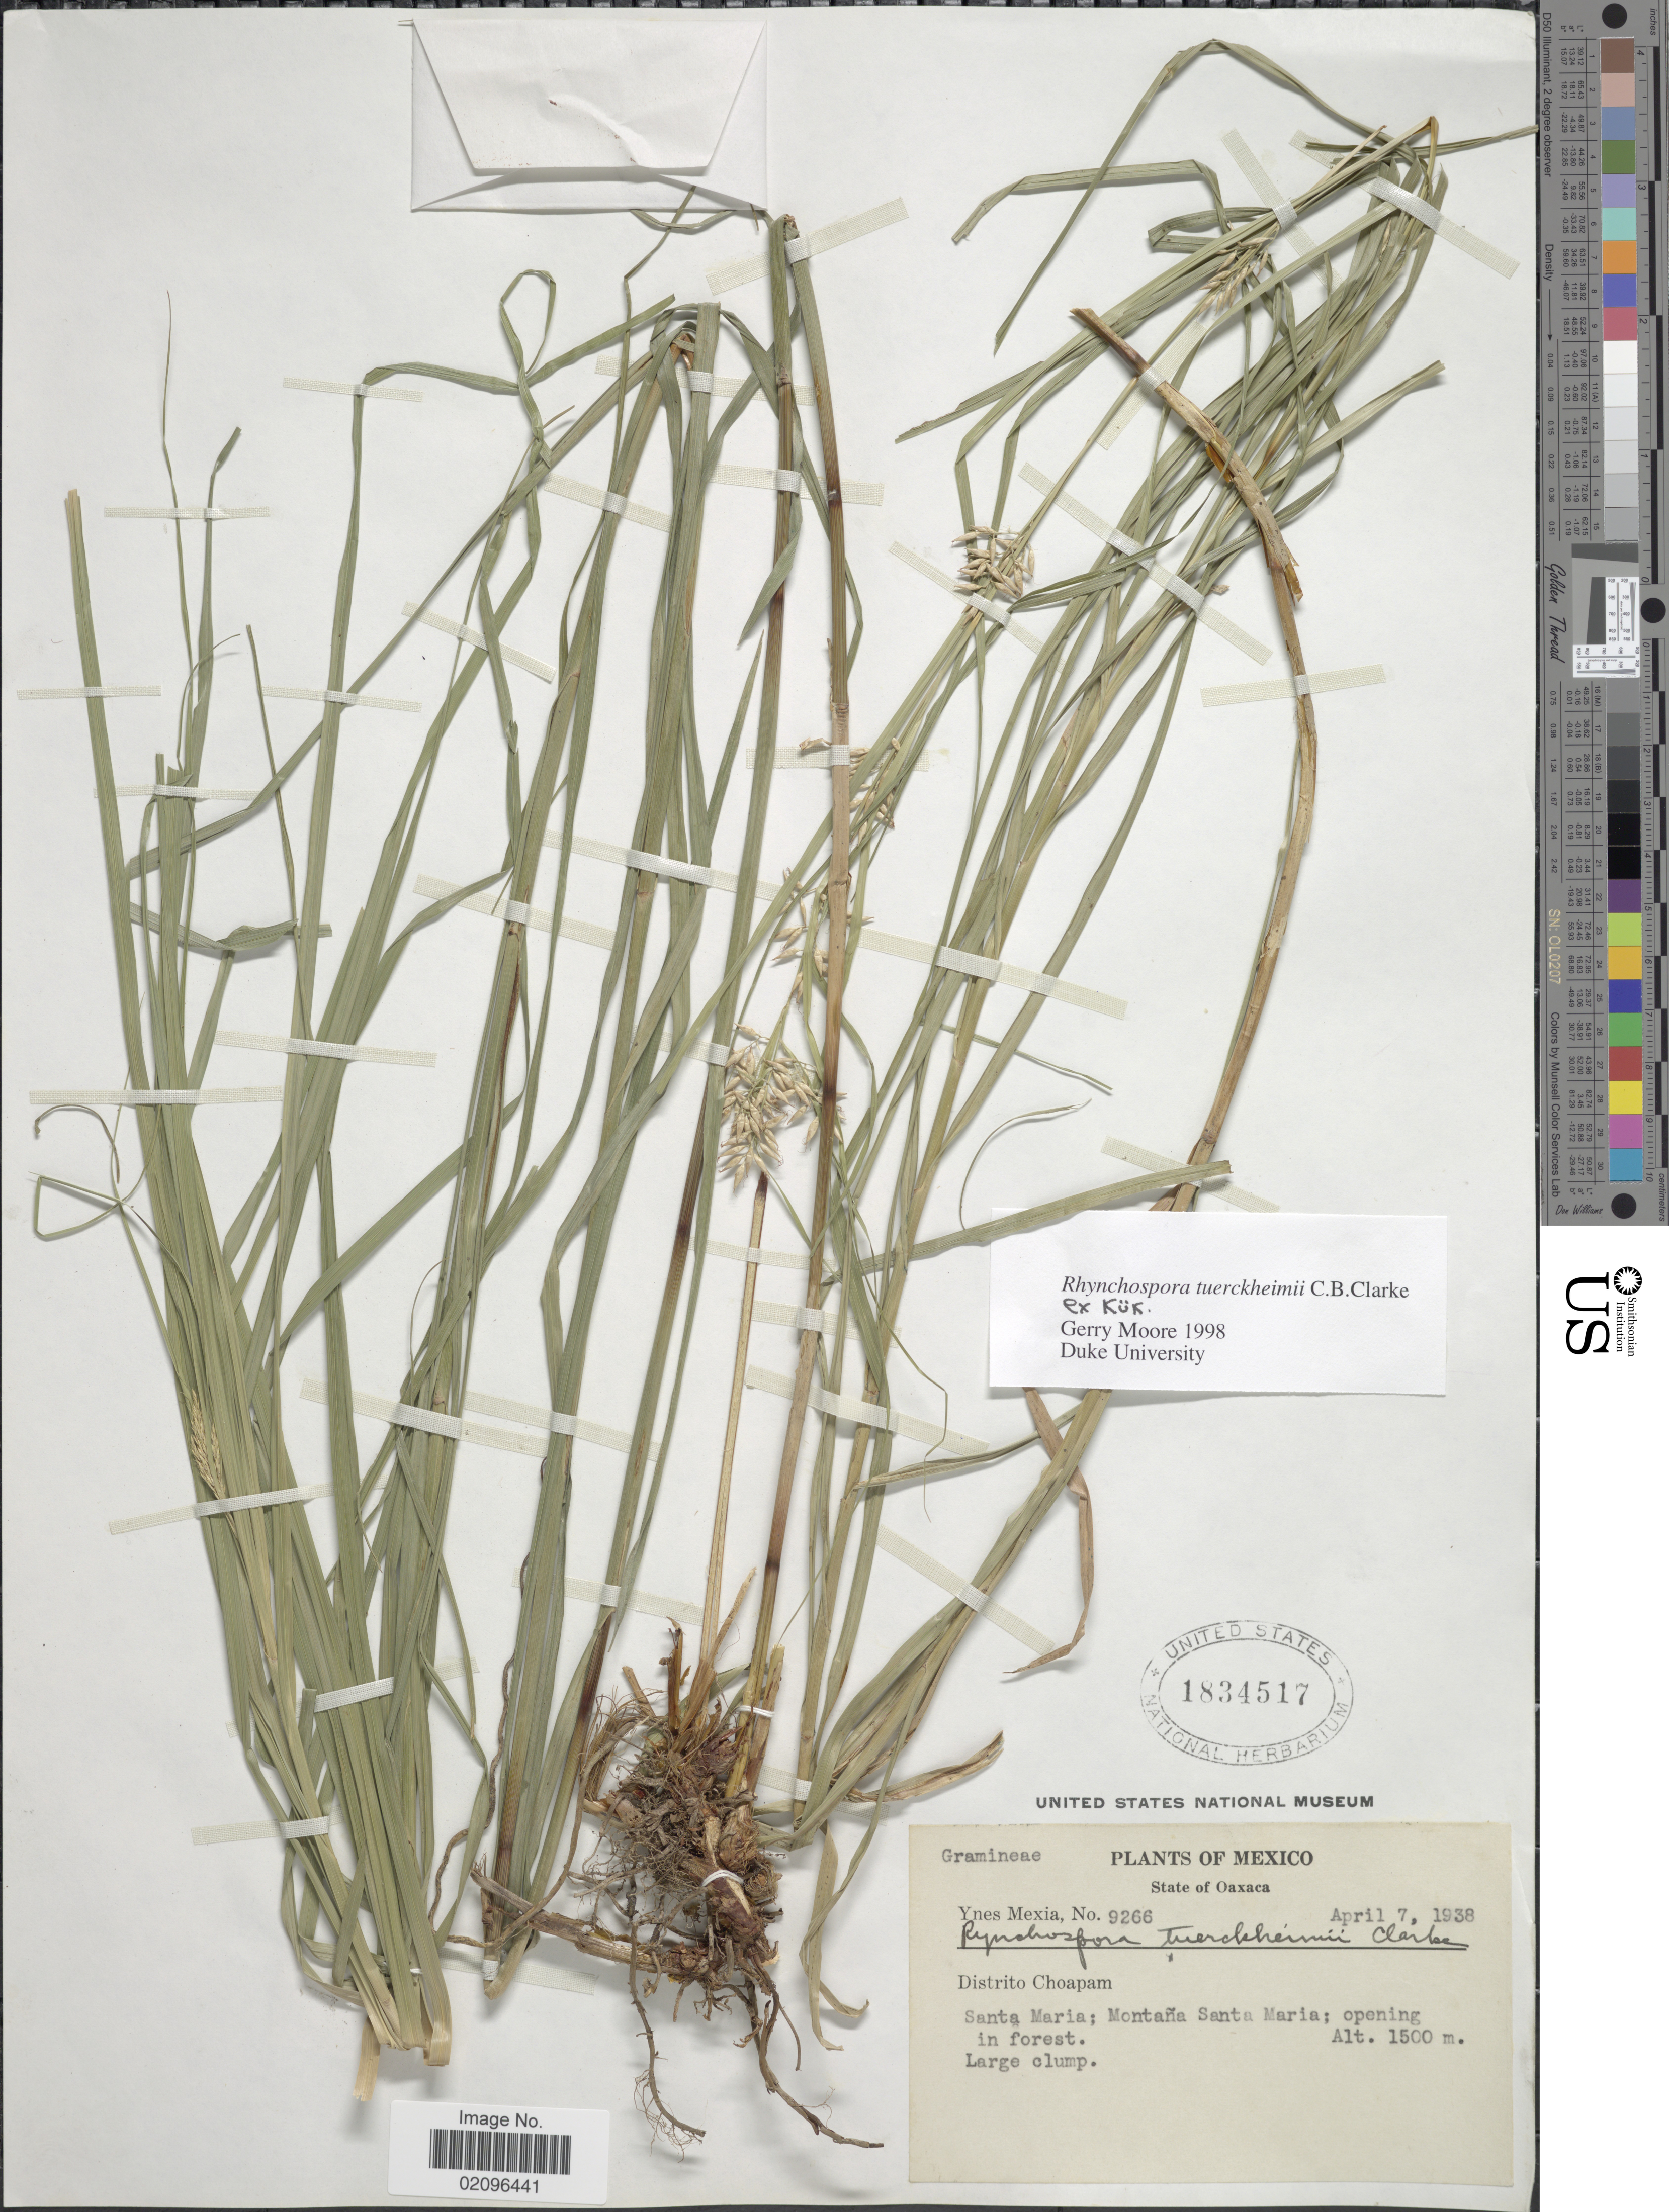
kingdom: Plantae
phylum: Tracheophyta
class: Liliopsida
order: Poales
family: Cyperaceae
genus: Rhynchospora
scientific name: Rhynchospora tuerckheimii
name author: C.B. Clarke ex Kük.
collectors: Y. Mexia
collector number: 9266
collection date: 1938-04-07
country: Mexico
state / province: Oaxaca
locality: Distrito Choapam, Santa Maria; Montana Santa Maria. opening in forest.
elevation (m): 1500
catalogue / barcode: US 1834517